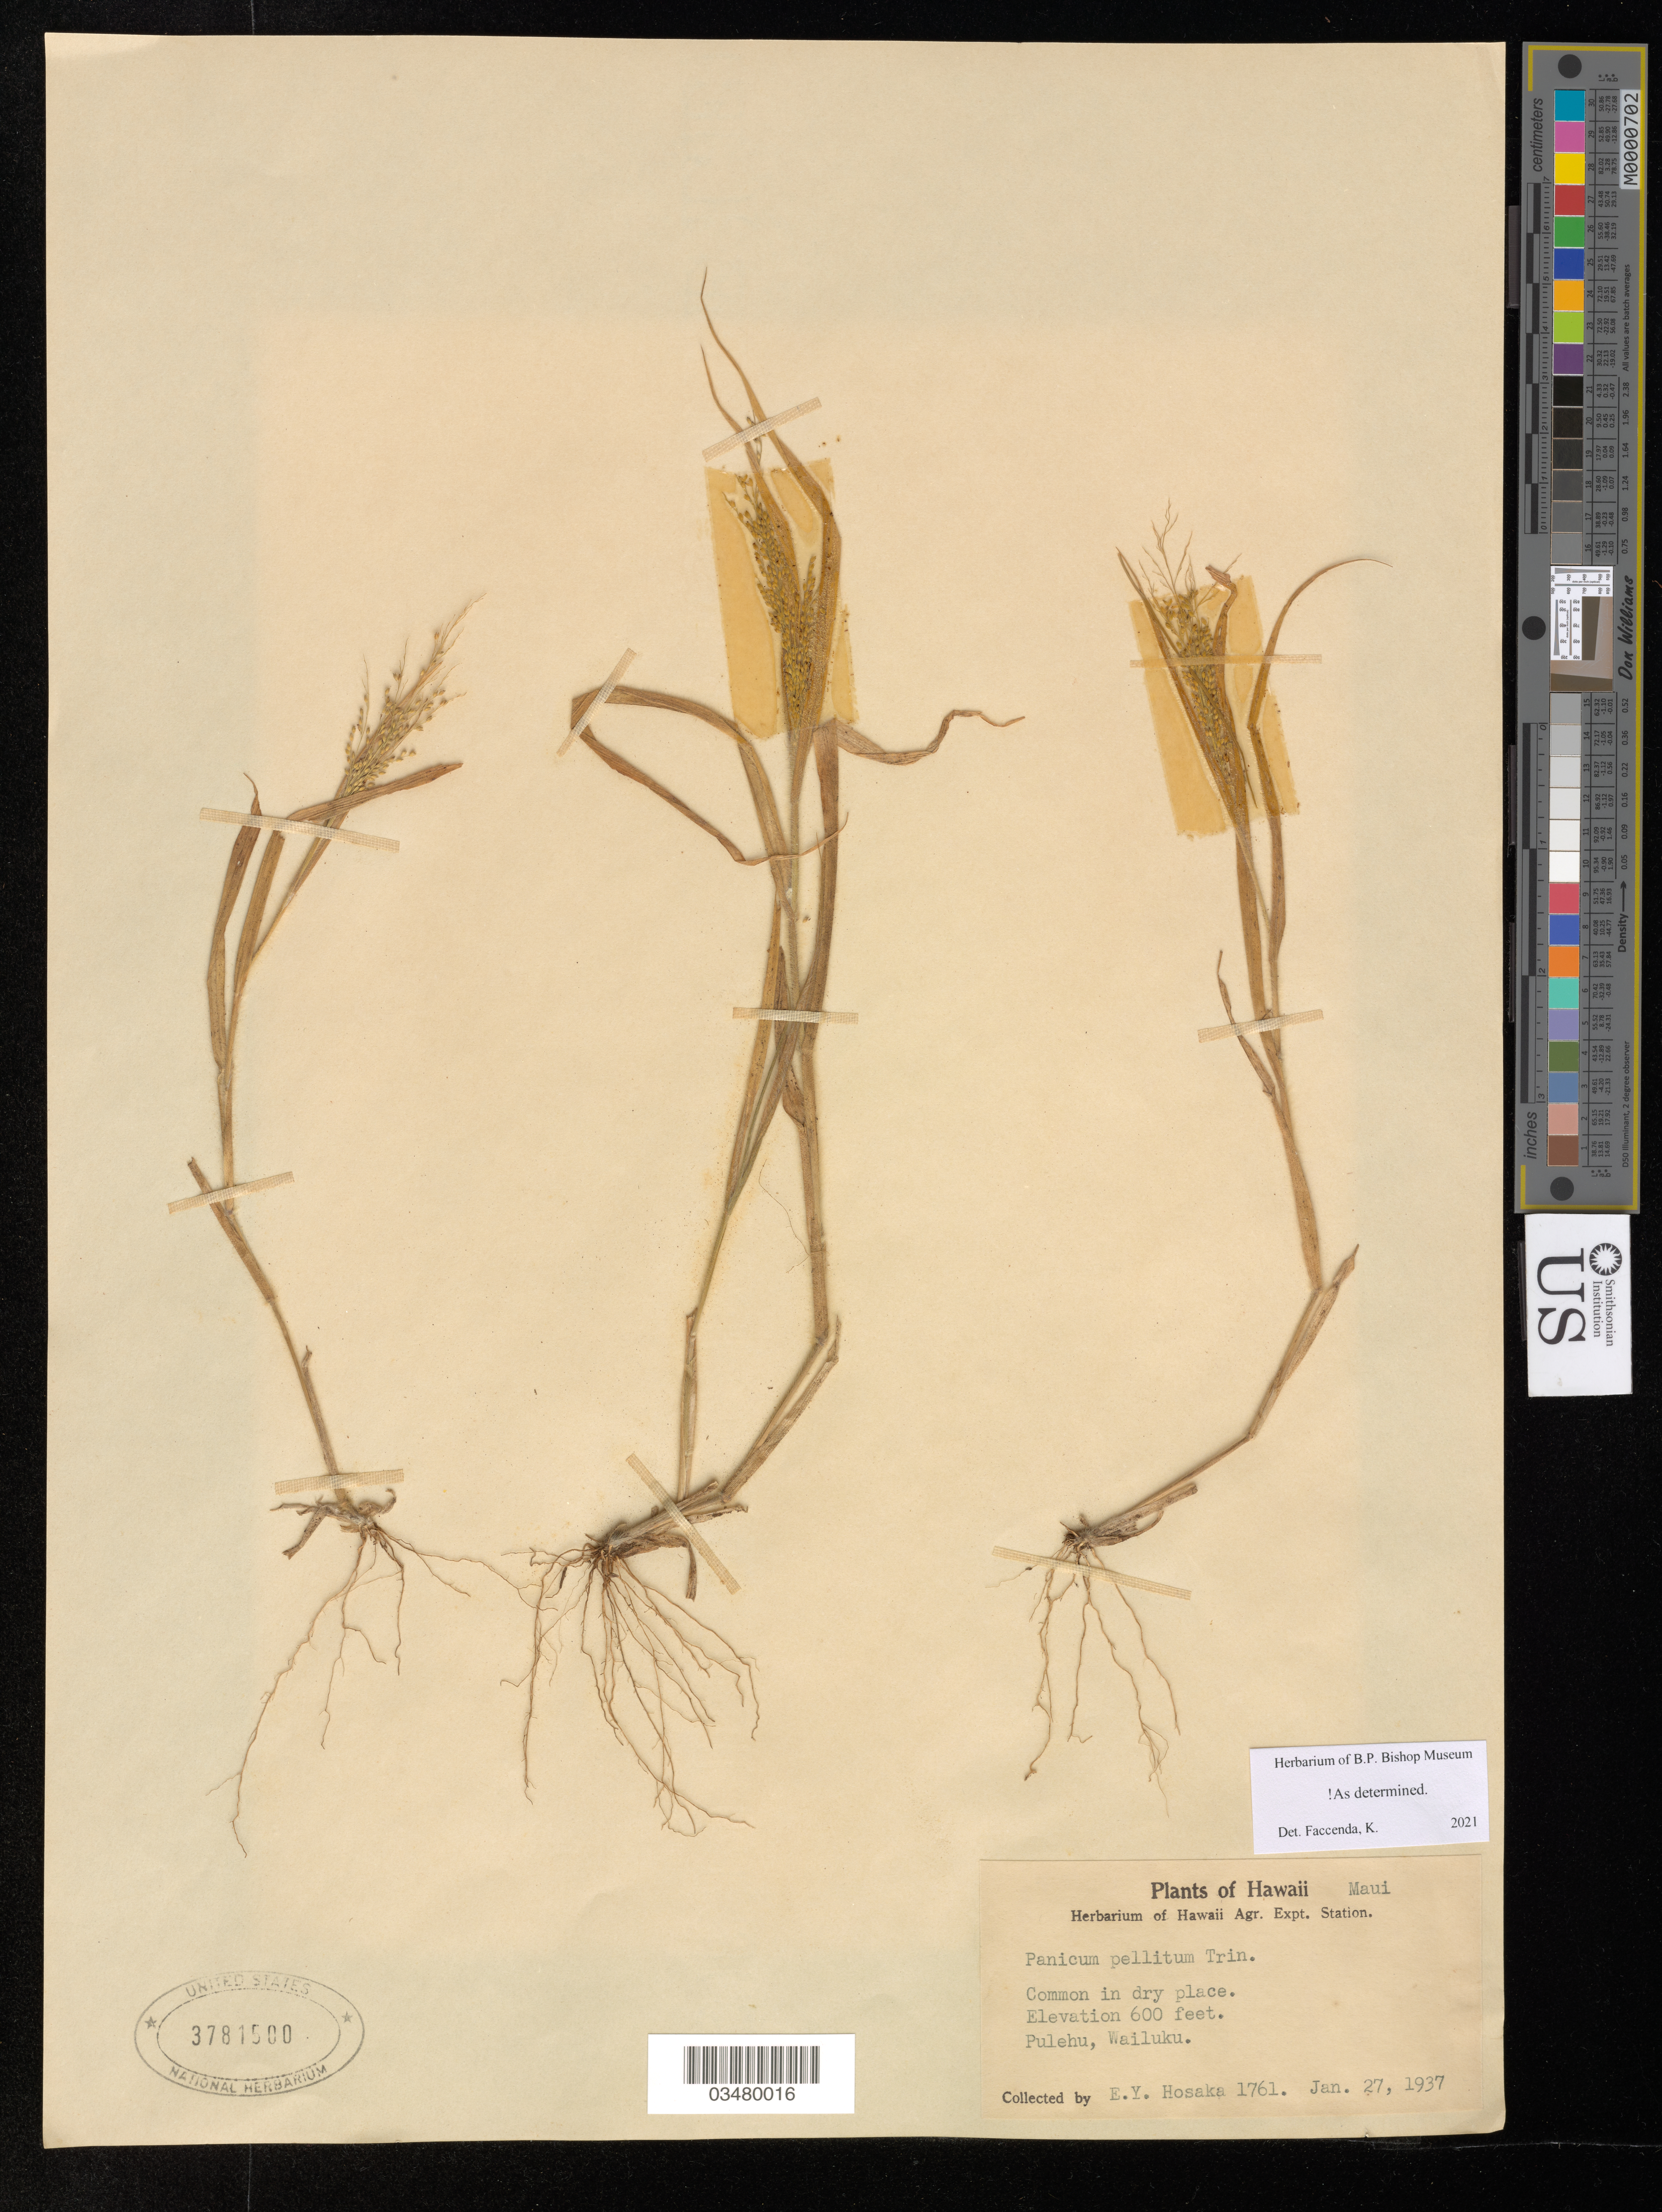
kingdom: Plantae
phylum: Tracheophyta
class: Liliopsida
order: Poales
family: Poaceae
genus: Panicum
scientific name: Panicum pellitum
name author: Trin.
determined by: Faccenda, K.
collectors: E. Y. Hosaka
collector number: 1761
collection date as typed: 27 Jan 1937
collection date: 1937-01-27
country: United States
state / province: Hawaii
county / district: Maui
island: Maui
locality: Wailuku, Pulehu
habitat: Dry place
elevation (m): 183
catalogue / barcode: US 3781500